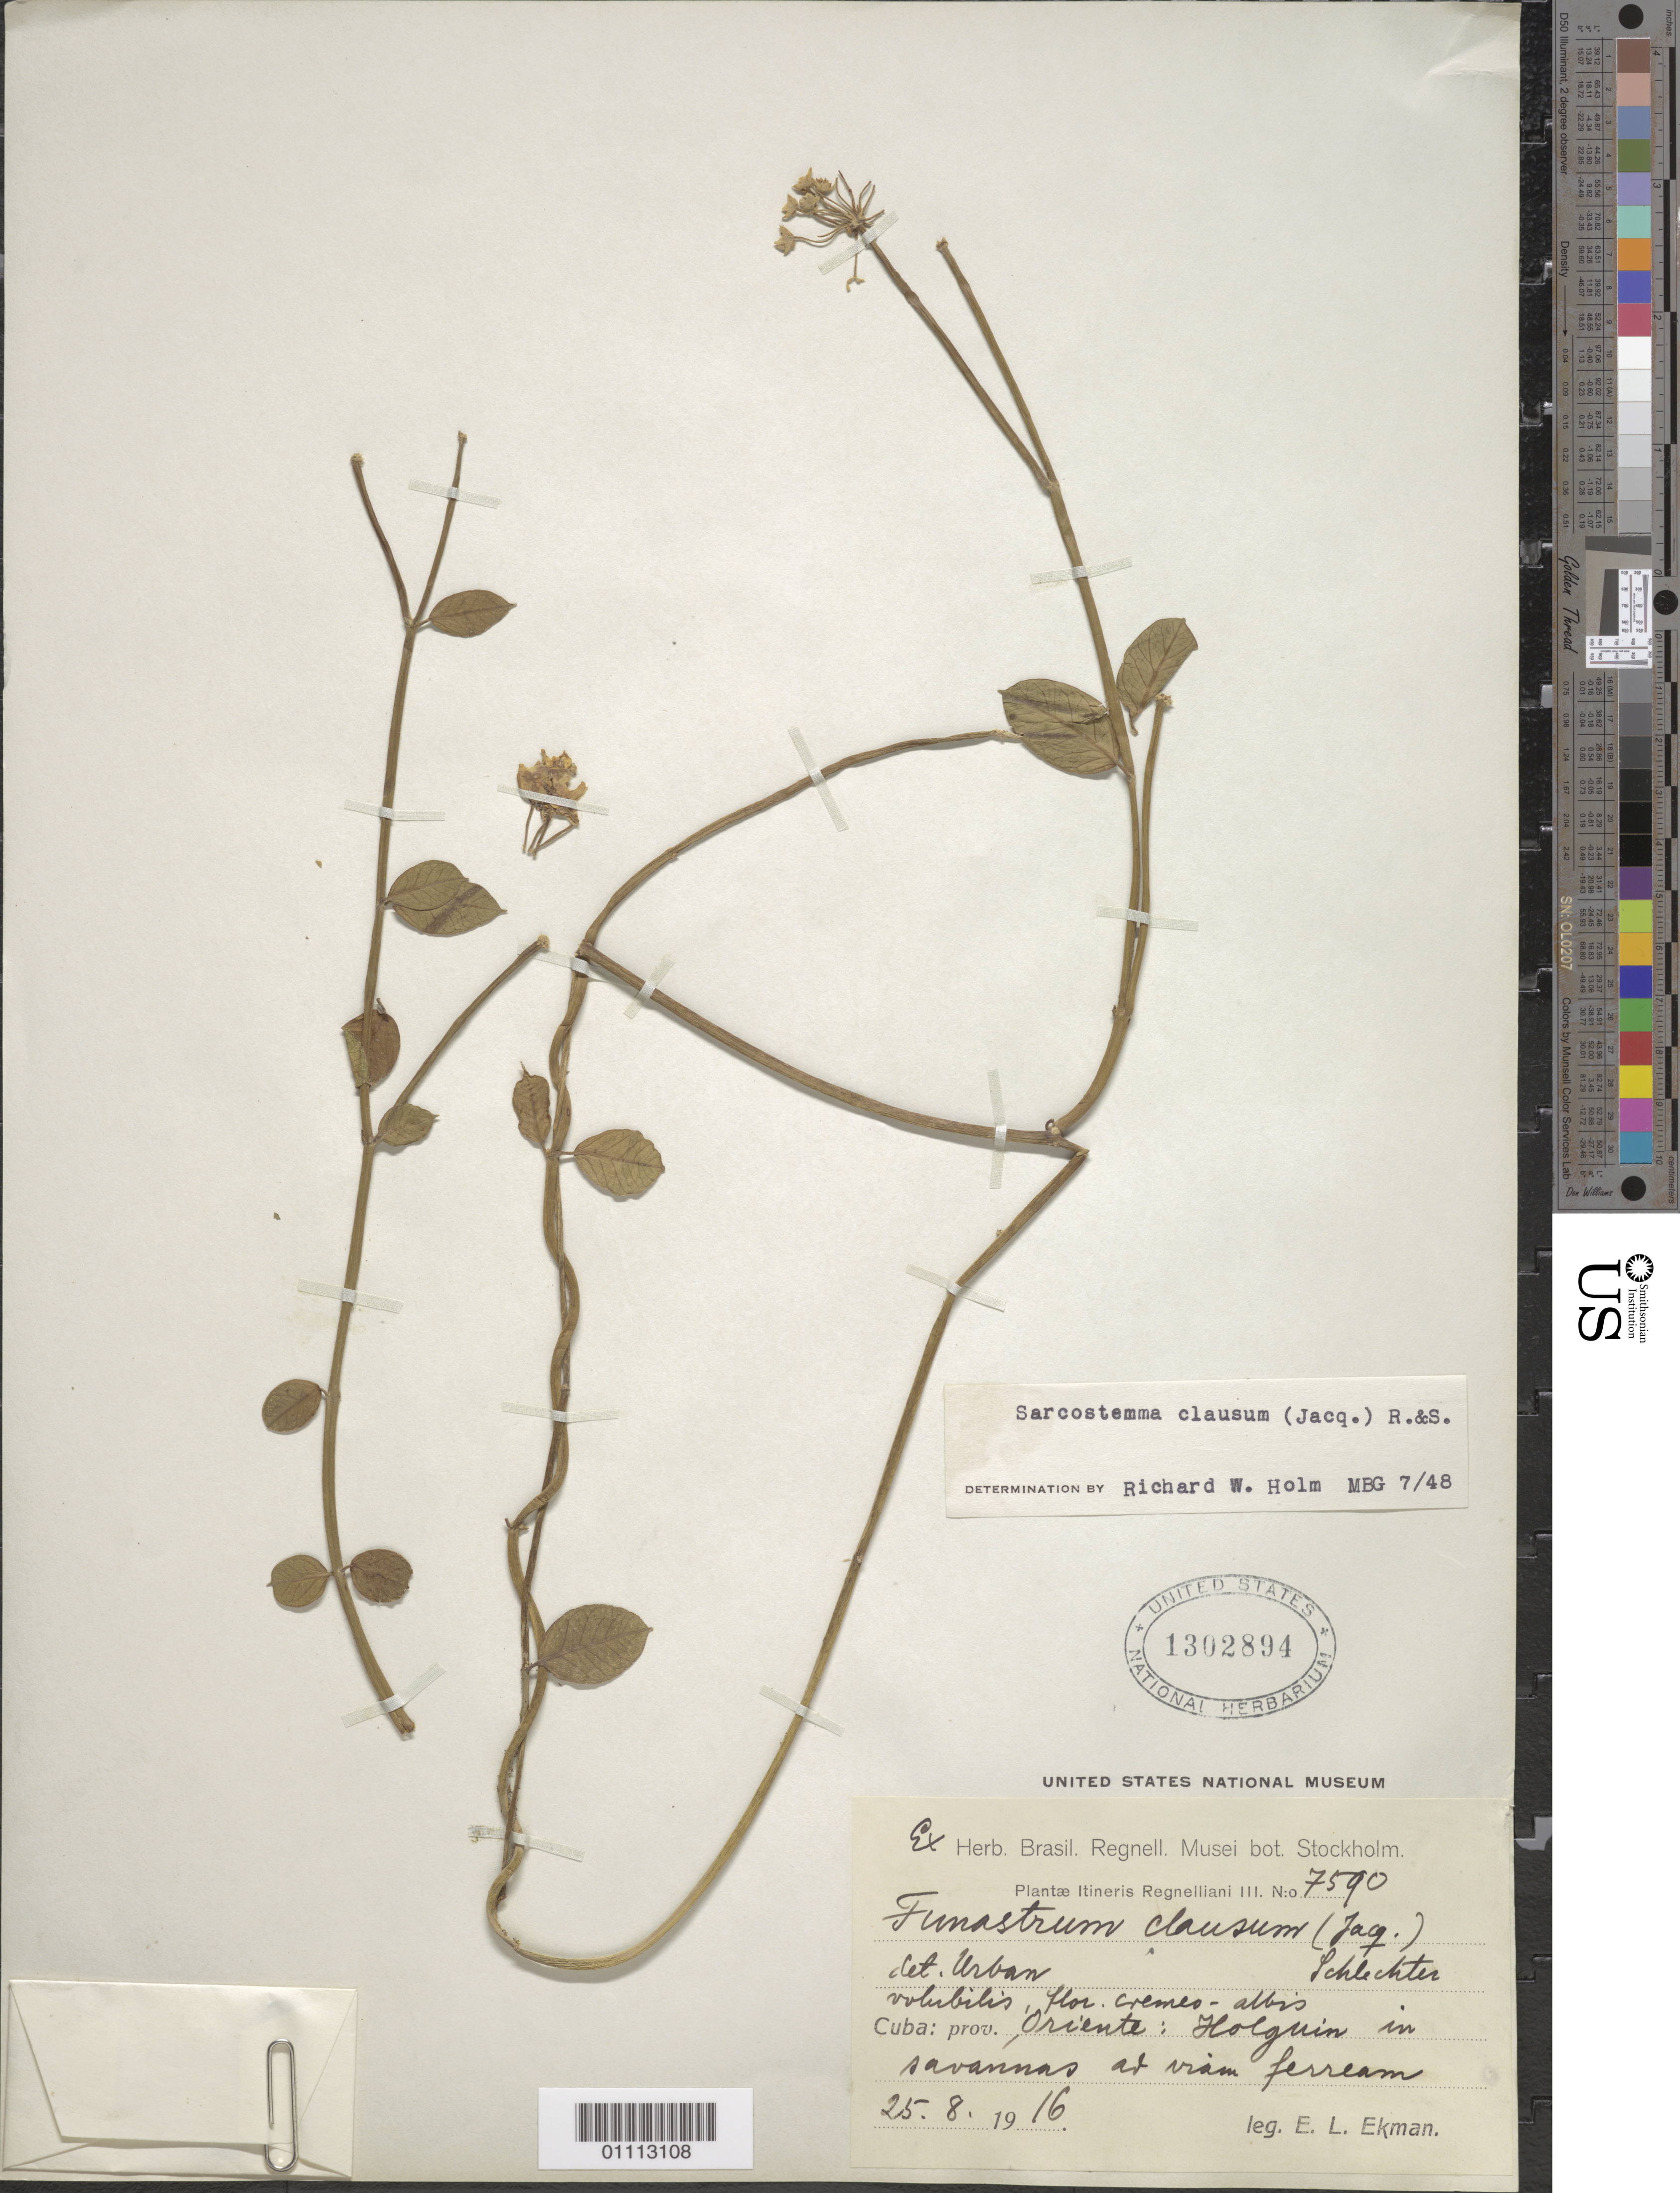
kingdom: Plantae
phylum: Tracheophyta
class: Magnoliopsida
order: Gentianales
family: Apocynaceae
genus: Sarcostemma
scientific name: Sarcostemma clausum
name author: (Jacq.) Schult.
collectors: E. L. Ekman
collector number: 7590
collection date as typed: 25 Aug 1916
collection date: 1916-08-25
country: Cuba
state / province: Holguín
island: Cuba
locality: In savannas at viam ferram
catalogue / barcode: US 1302894